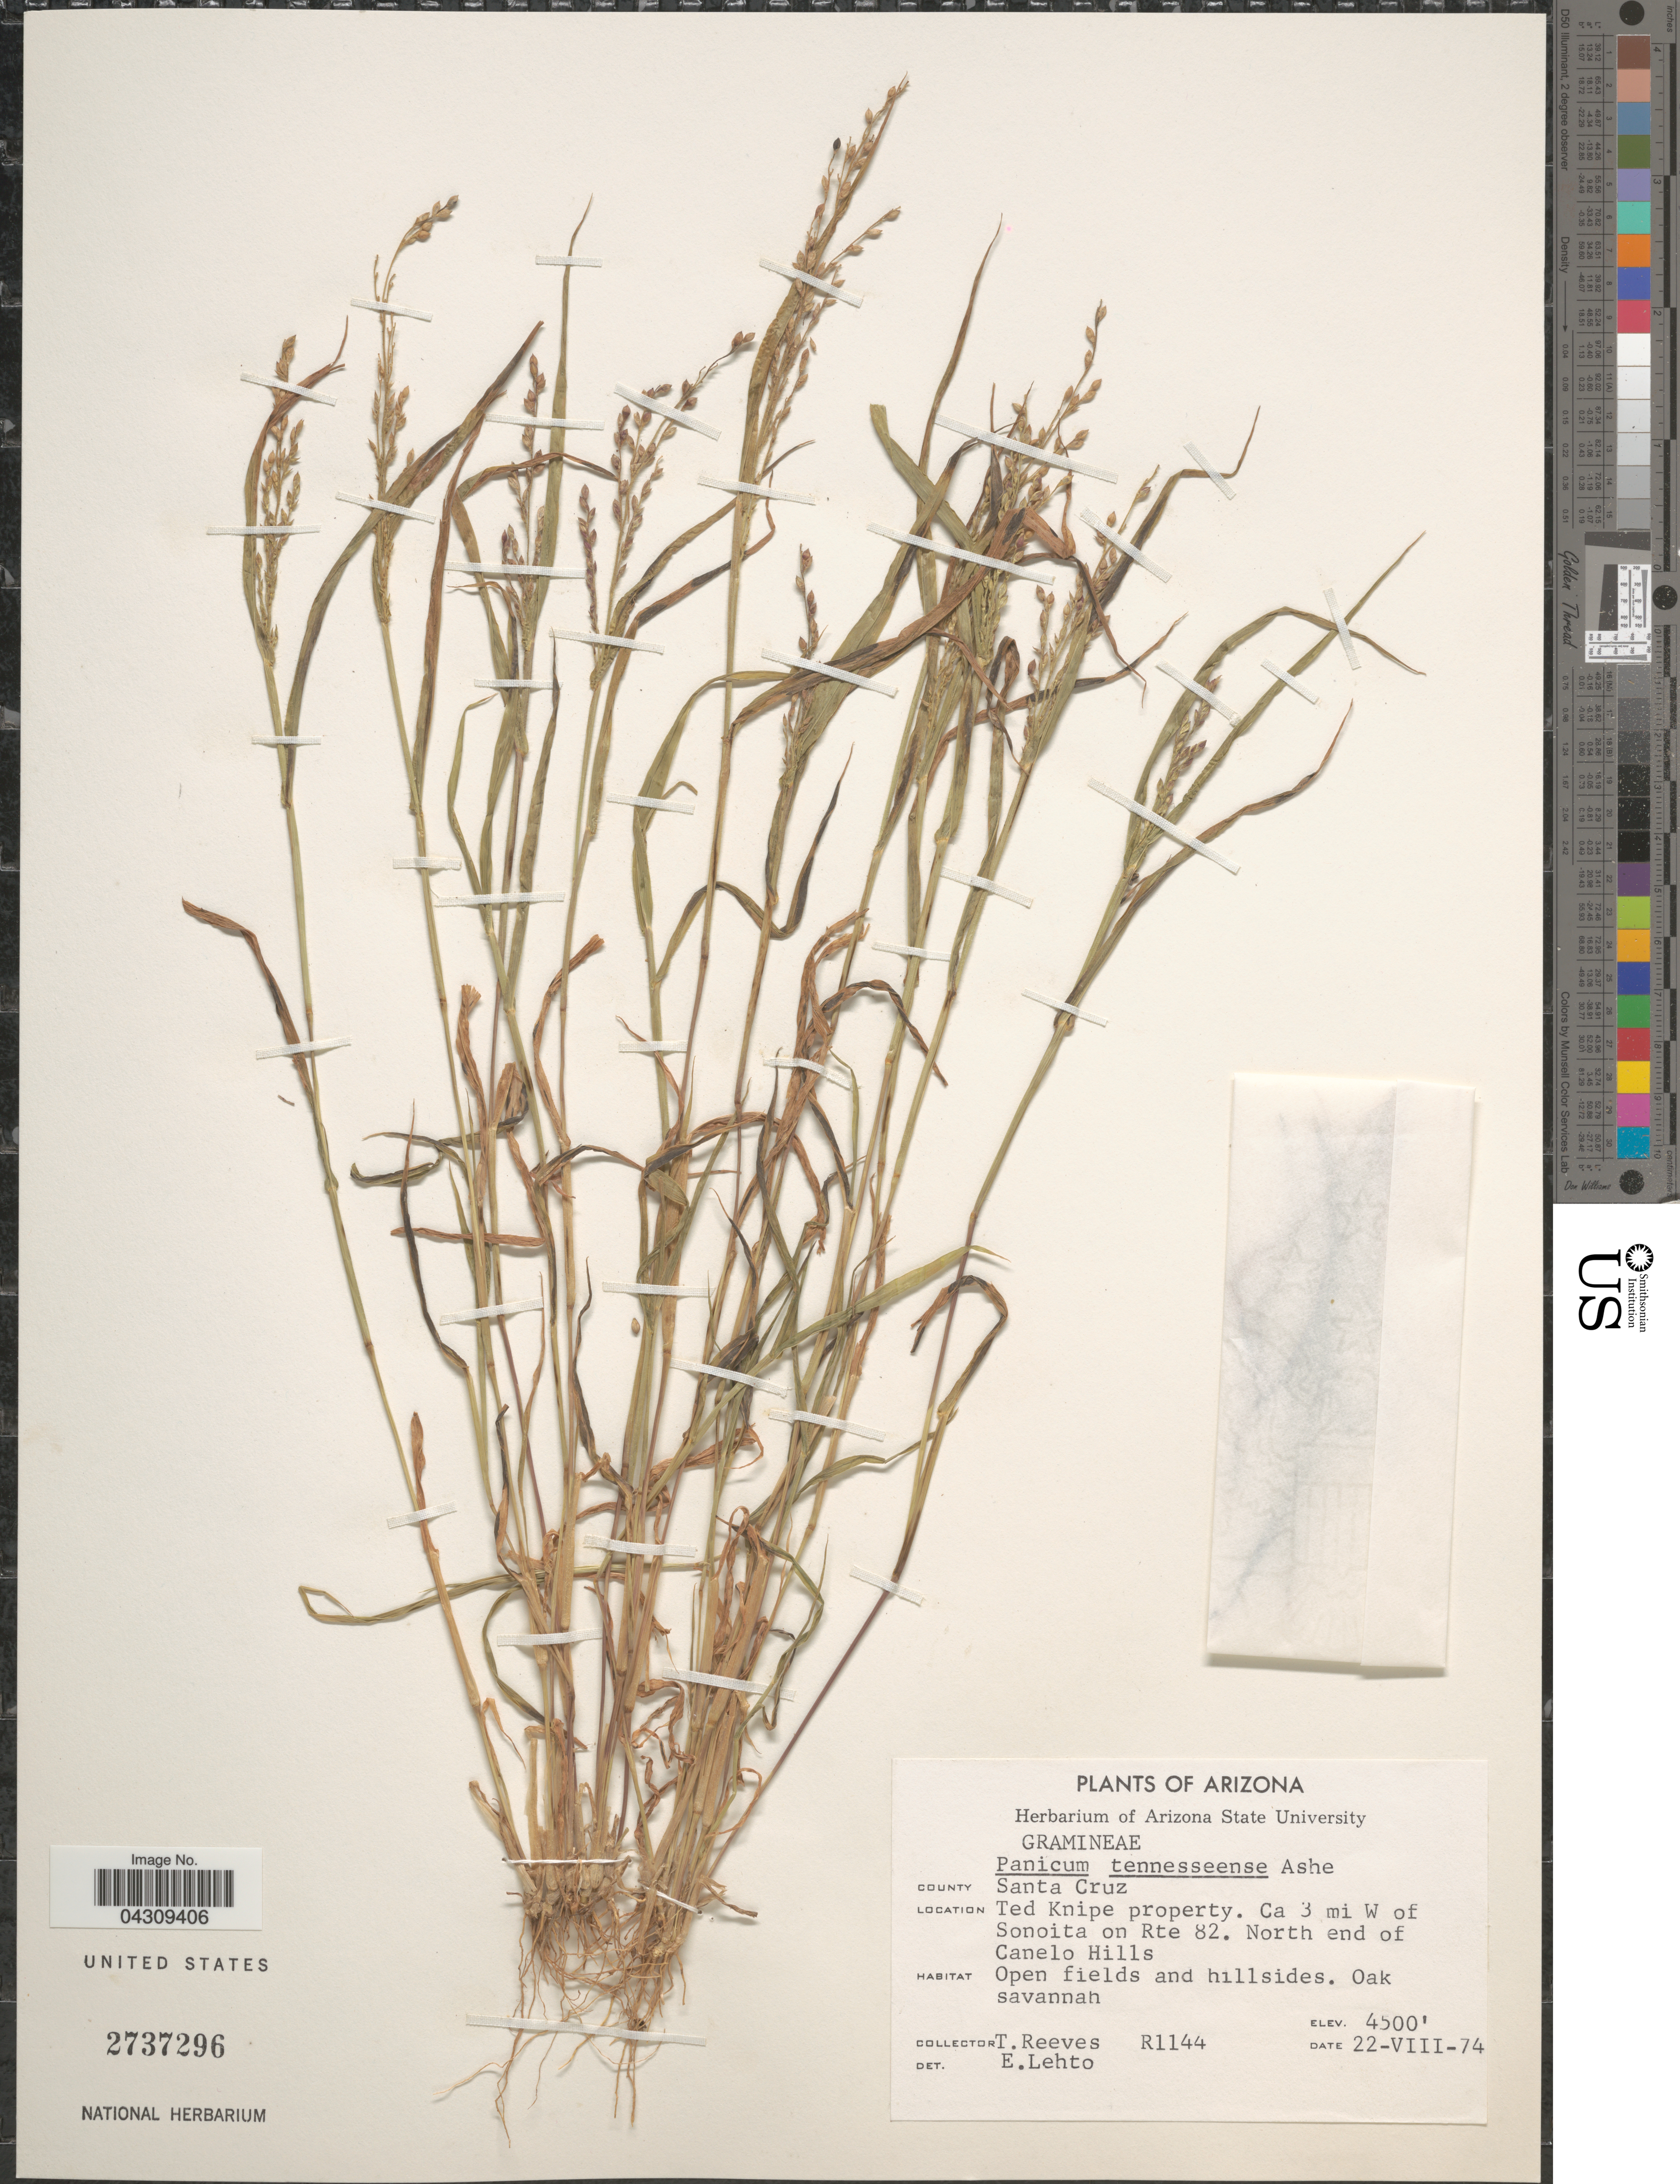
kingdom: Plantae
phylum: Tracheophyta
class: Liliopsida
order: Poales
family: Poaceae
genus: Dichanthelium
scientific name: Dichanthelium acuminatum var. acuminatum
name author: (Sw.) Gould & C.A. Clark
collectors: T. Reeves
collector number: R1144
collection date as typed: Transcribed d/m/y: 22/8/74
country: United States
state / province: Arizona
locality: County Santa Cruz. Ted Knipe property. Ca 3 mi W of Sonoita on Rte 82. North end of Canelo Hills. Open fields and hillsides. Oak savannah.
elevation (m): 1372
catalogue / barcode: US 2737296